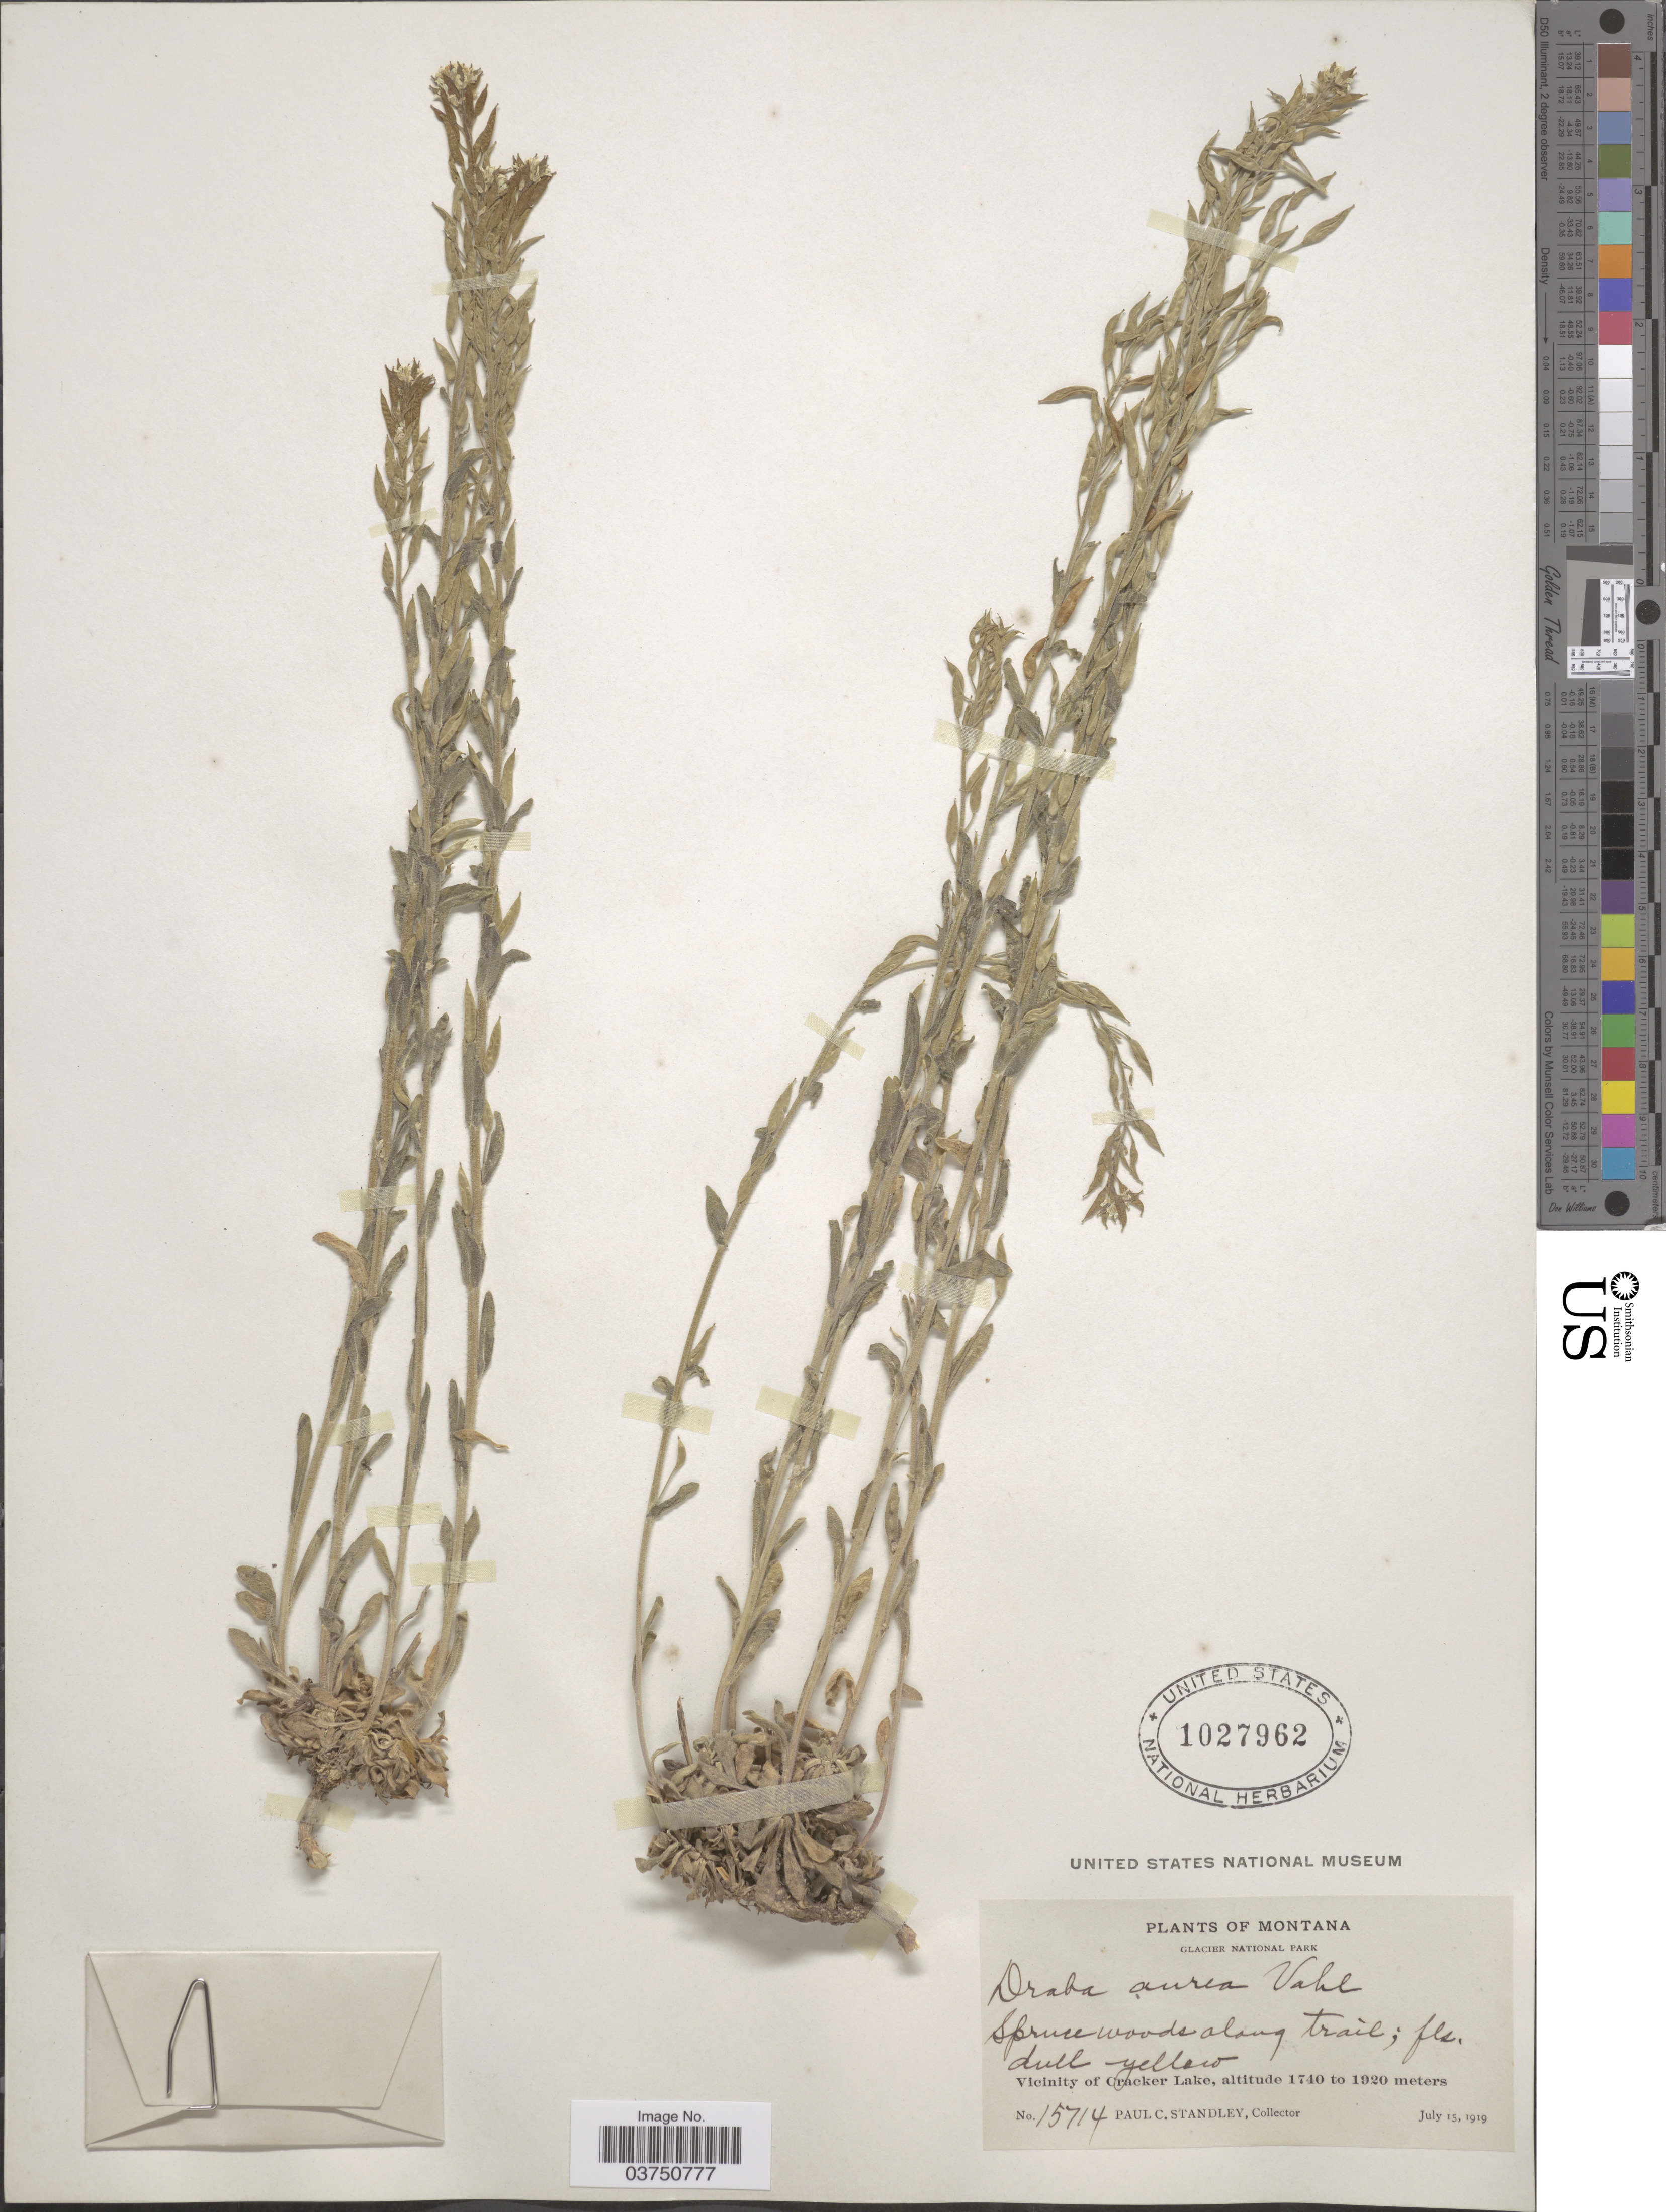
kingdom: Plantae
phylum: Tracheophyta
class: Magnoliopsida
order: Brassicales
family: Brassicaceae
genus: Draba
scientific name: Draba aurea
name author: Vahl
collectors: P. C. Standley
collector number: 15714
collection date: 1919-07-15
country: United States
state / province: Montana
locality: Glacier National Park. Vicinity of Cracker Lake.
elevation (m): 1740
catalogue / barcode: US 1027962